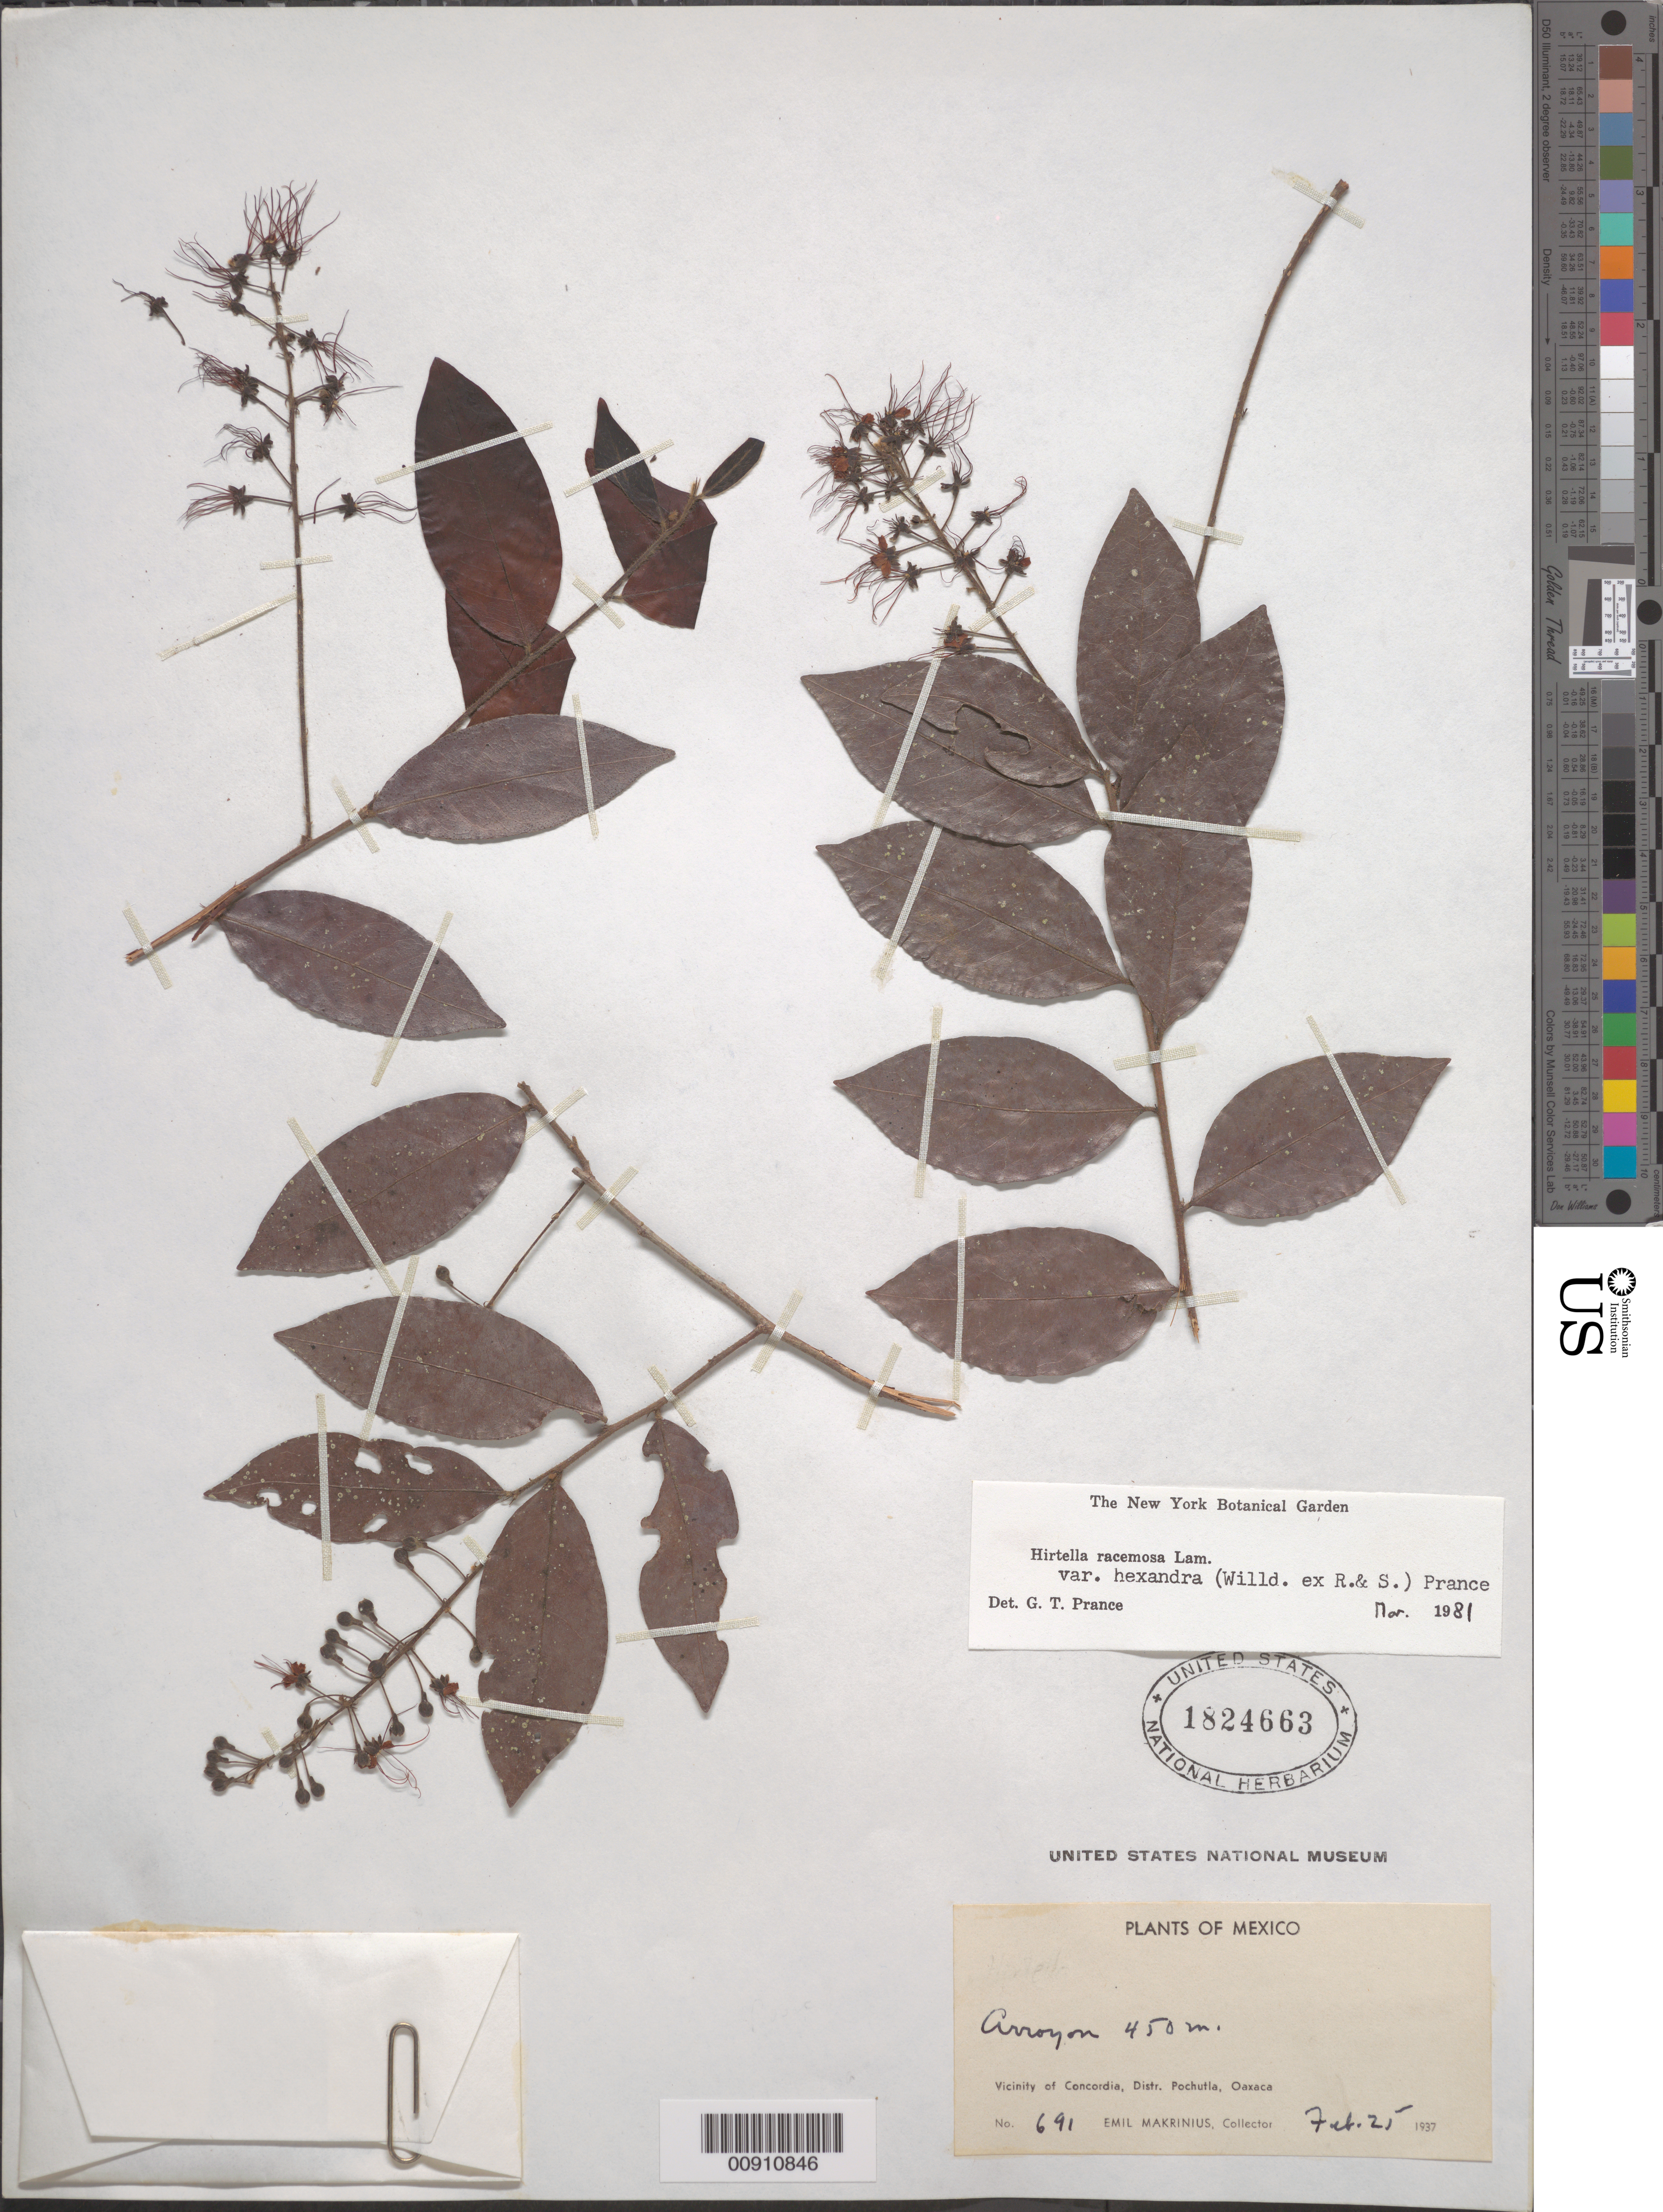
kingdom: Plantae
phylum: Tracheophyta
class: Magnoliopsida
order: Malpighiales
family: Chrysobalanaceae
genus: Hirtella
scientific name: Hirtella racemosa var. hexandra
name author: (Willd. ex Roem. & Schult.) Prance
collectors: E. Makrinius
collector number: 691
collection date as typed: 25 Feb 1937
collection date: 1937-02-25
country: Mexico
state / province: Oaxaca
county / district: Pochutla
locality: Arroyon. Vicinity of Concordia, Distr. Pochutla, Oaxaca.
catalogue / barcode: US 1824663